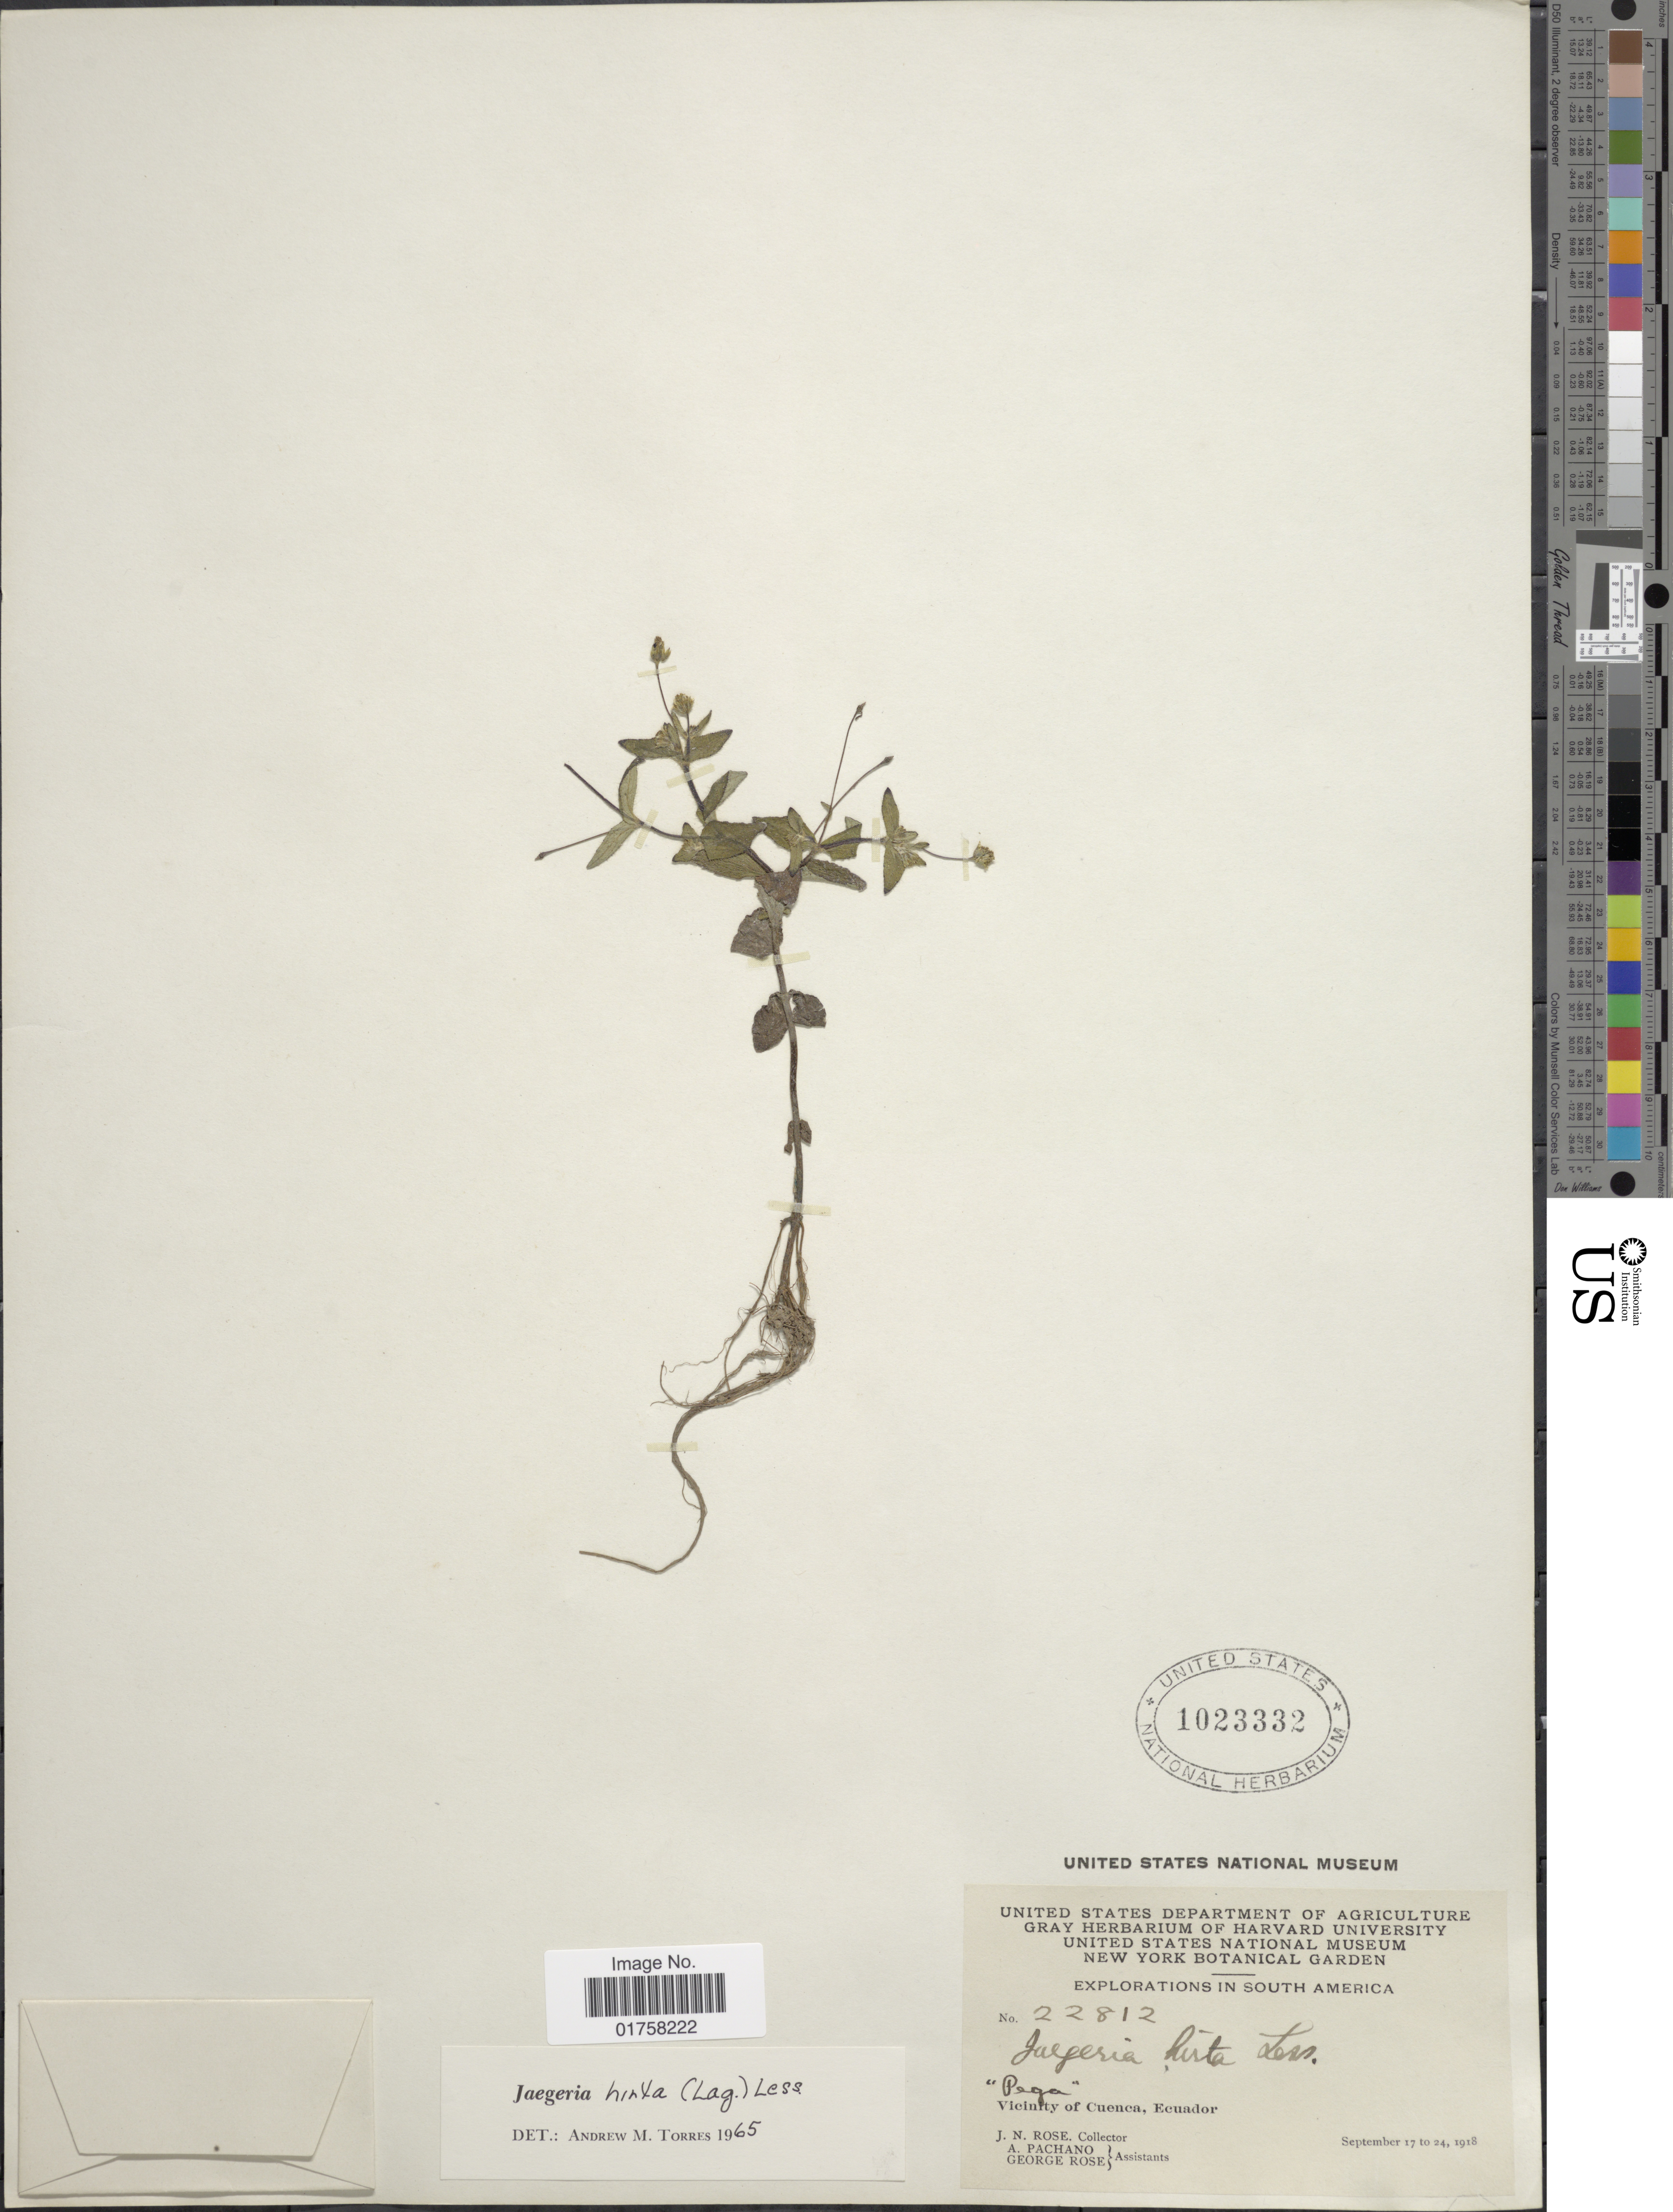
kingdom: Plantae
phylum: Tracheophyta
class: Magnoliopsida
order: Asterales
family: Asteraceae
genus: Jaegeria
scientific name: Jaegeria hirta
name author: (Lag.) Less.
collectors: J. N. Rose, A. Pachano & G. Rose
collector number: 22812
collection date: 1918-09-17/1918-09-24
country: Ecuador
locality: Vicinity of Cuenca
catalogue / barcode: US 1023332